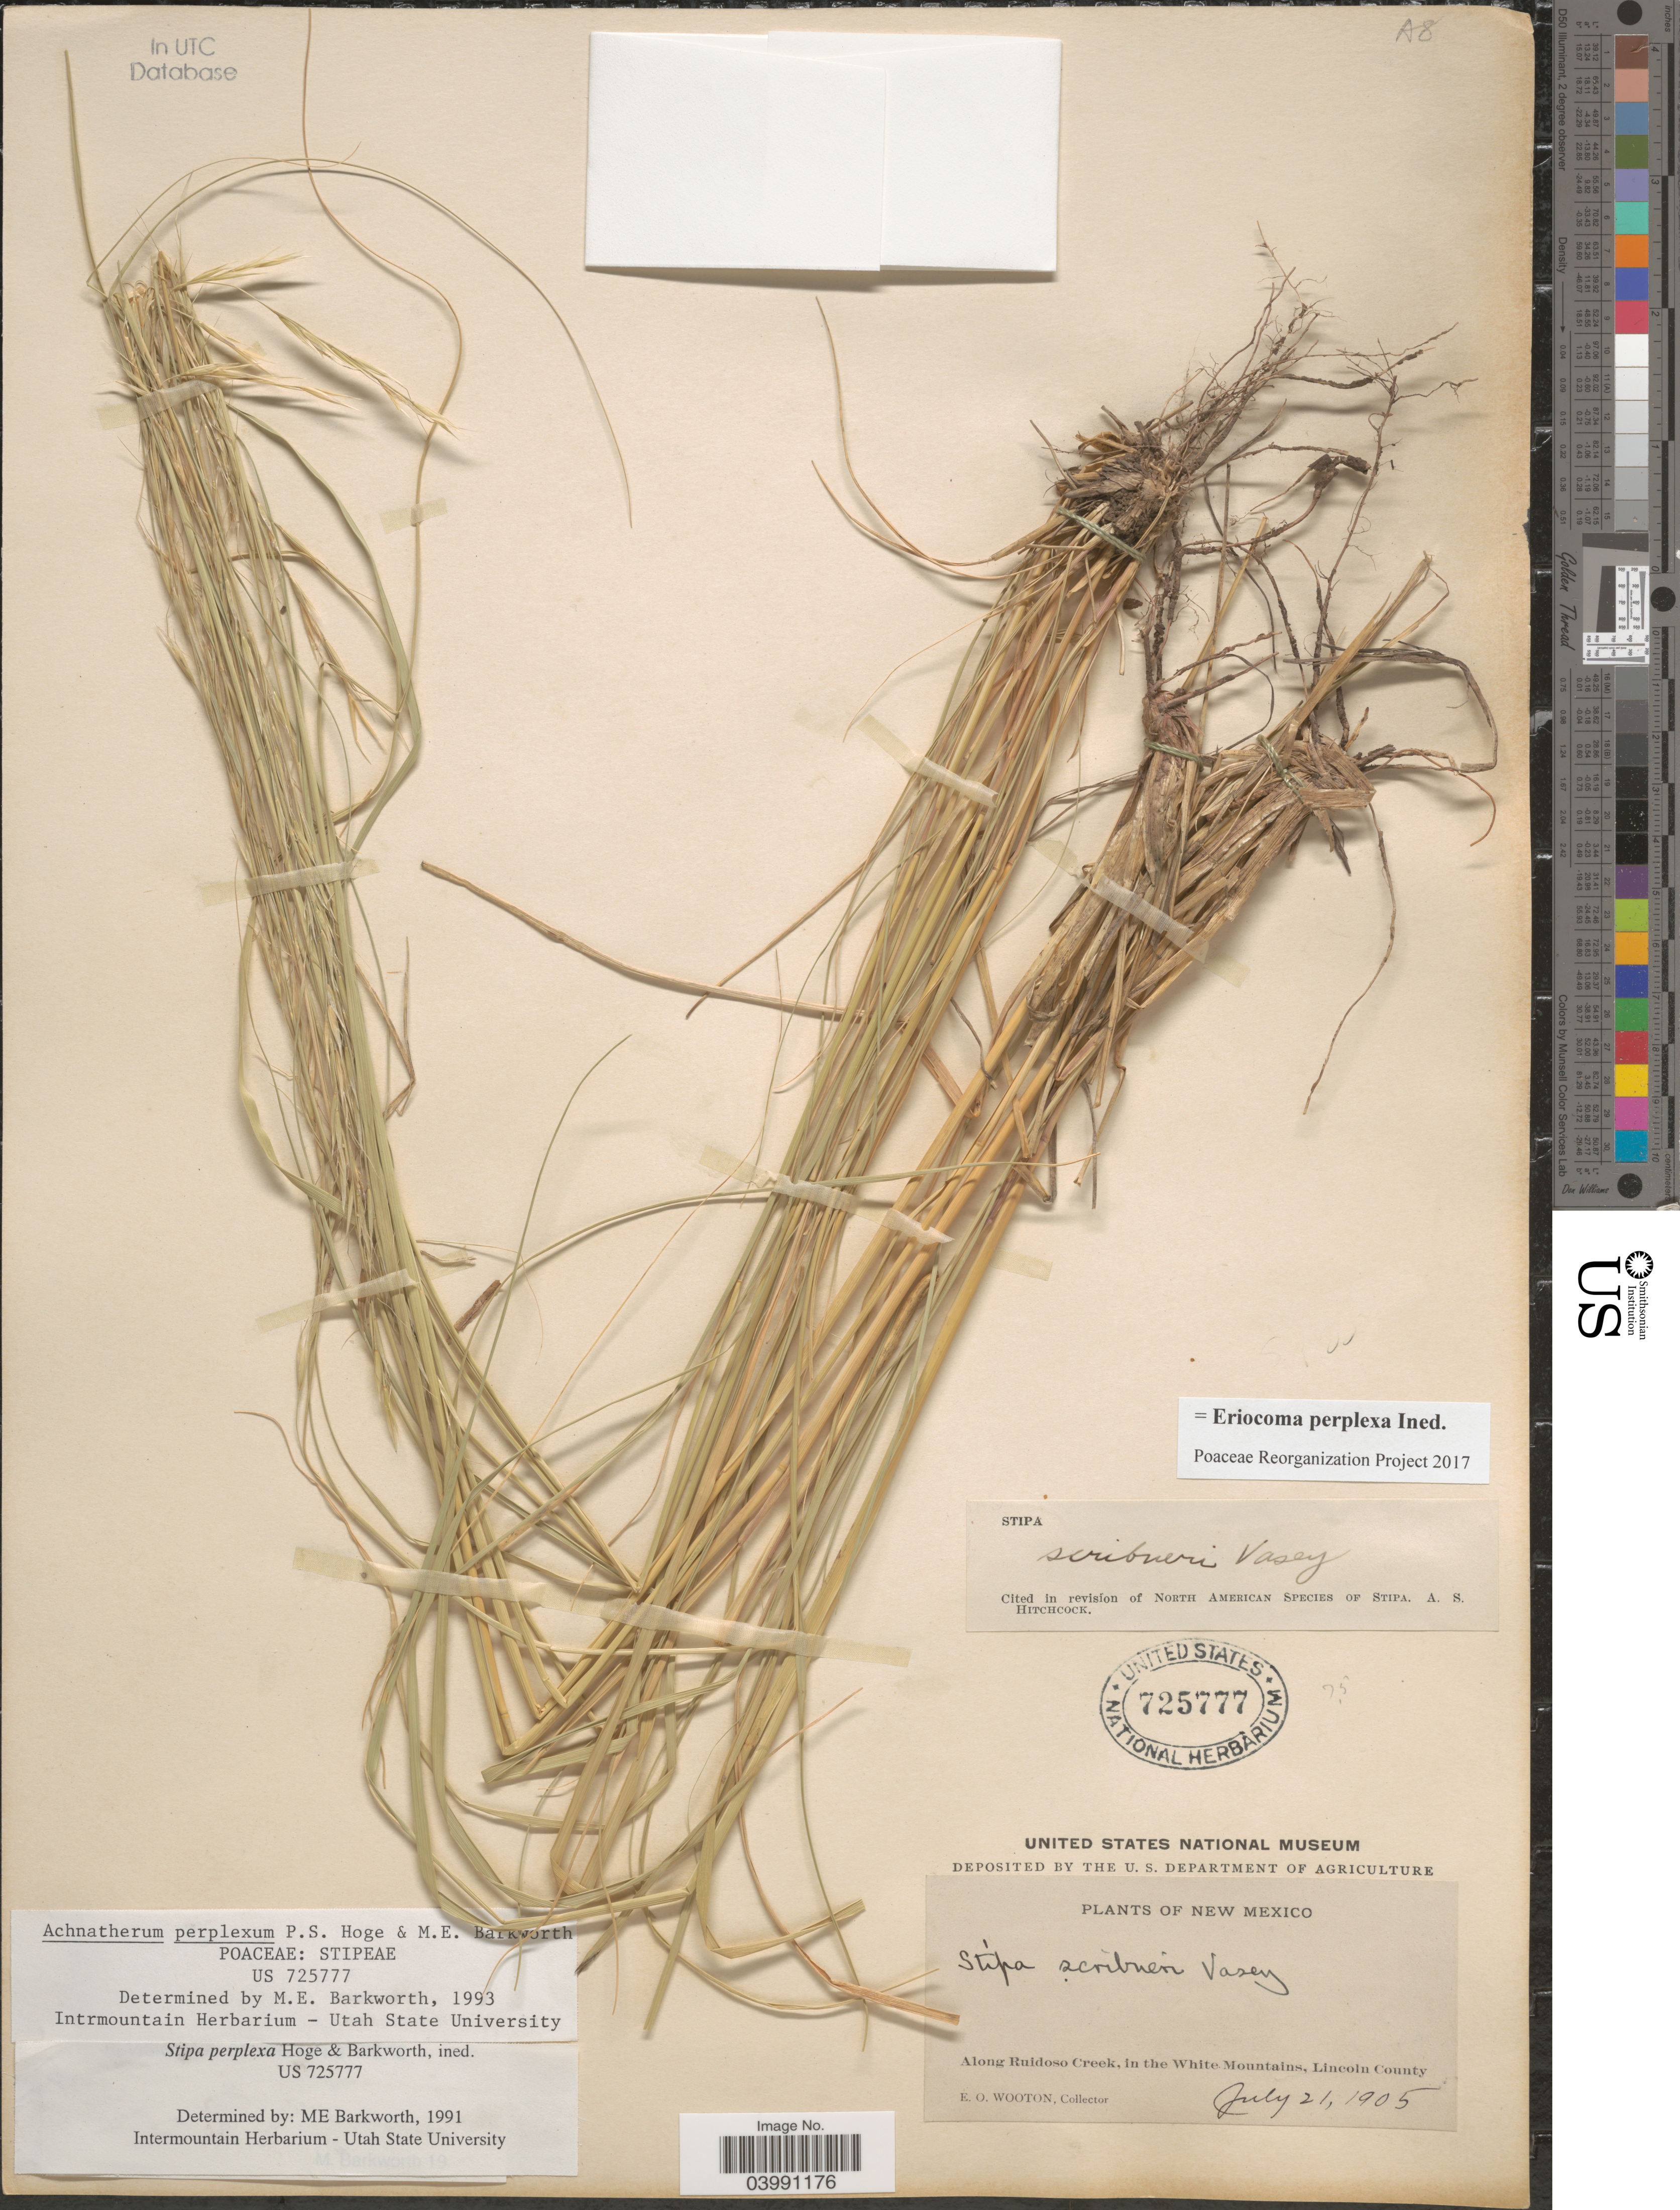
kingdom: Plantae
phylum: Tracheophyta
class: Liliopsida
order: Poales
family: Poaceae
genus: Eriocoma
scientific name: Eriocoma perplexa ined.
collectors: E. O. Wooton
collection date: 1905-07-21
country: United States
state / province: New Mexico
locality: Along Ruidoso Creek, in the White Mountains, Lincoln County.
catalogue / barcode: US 725777